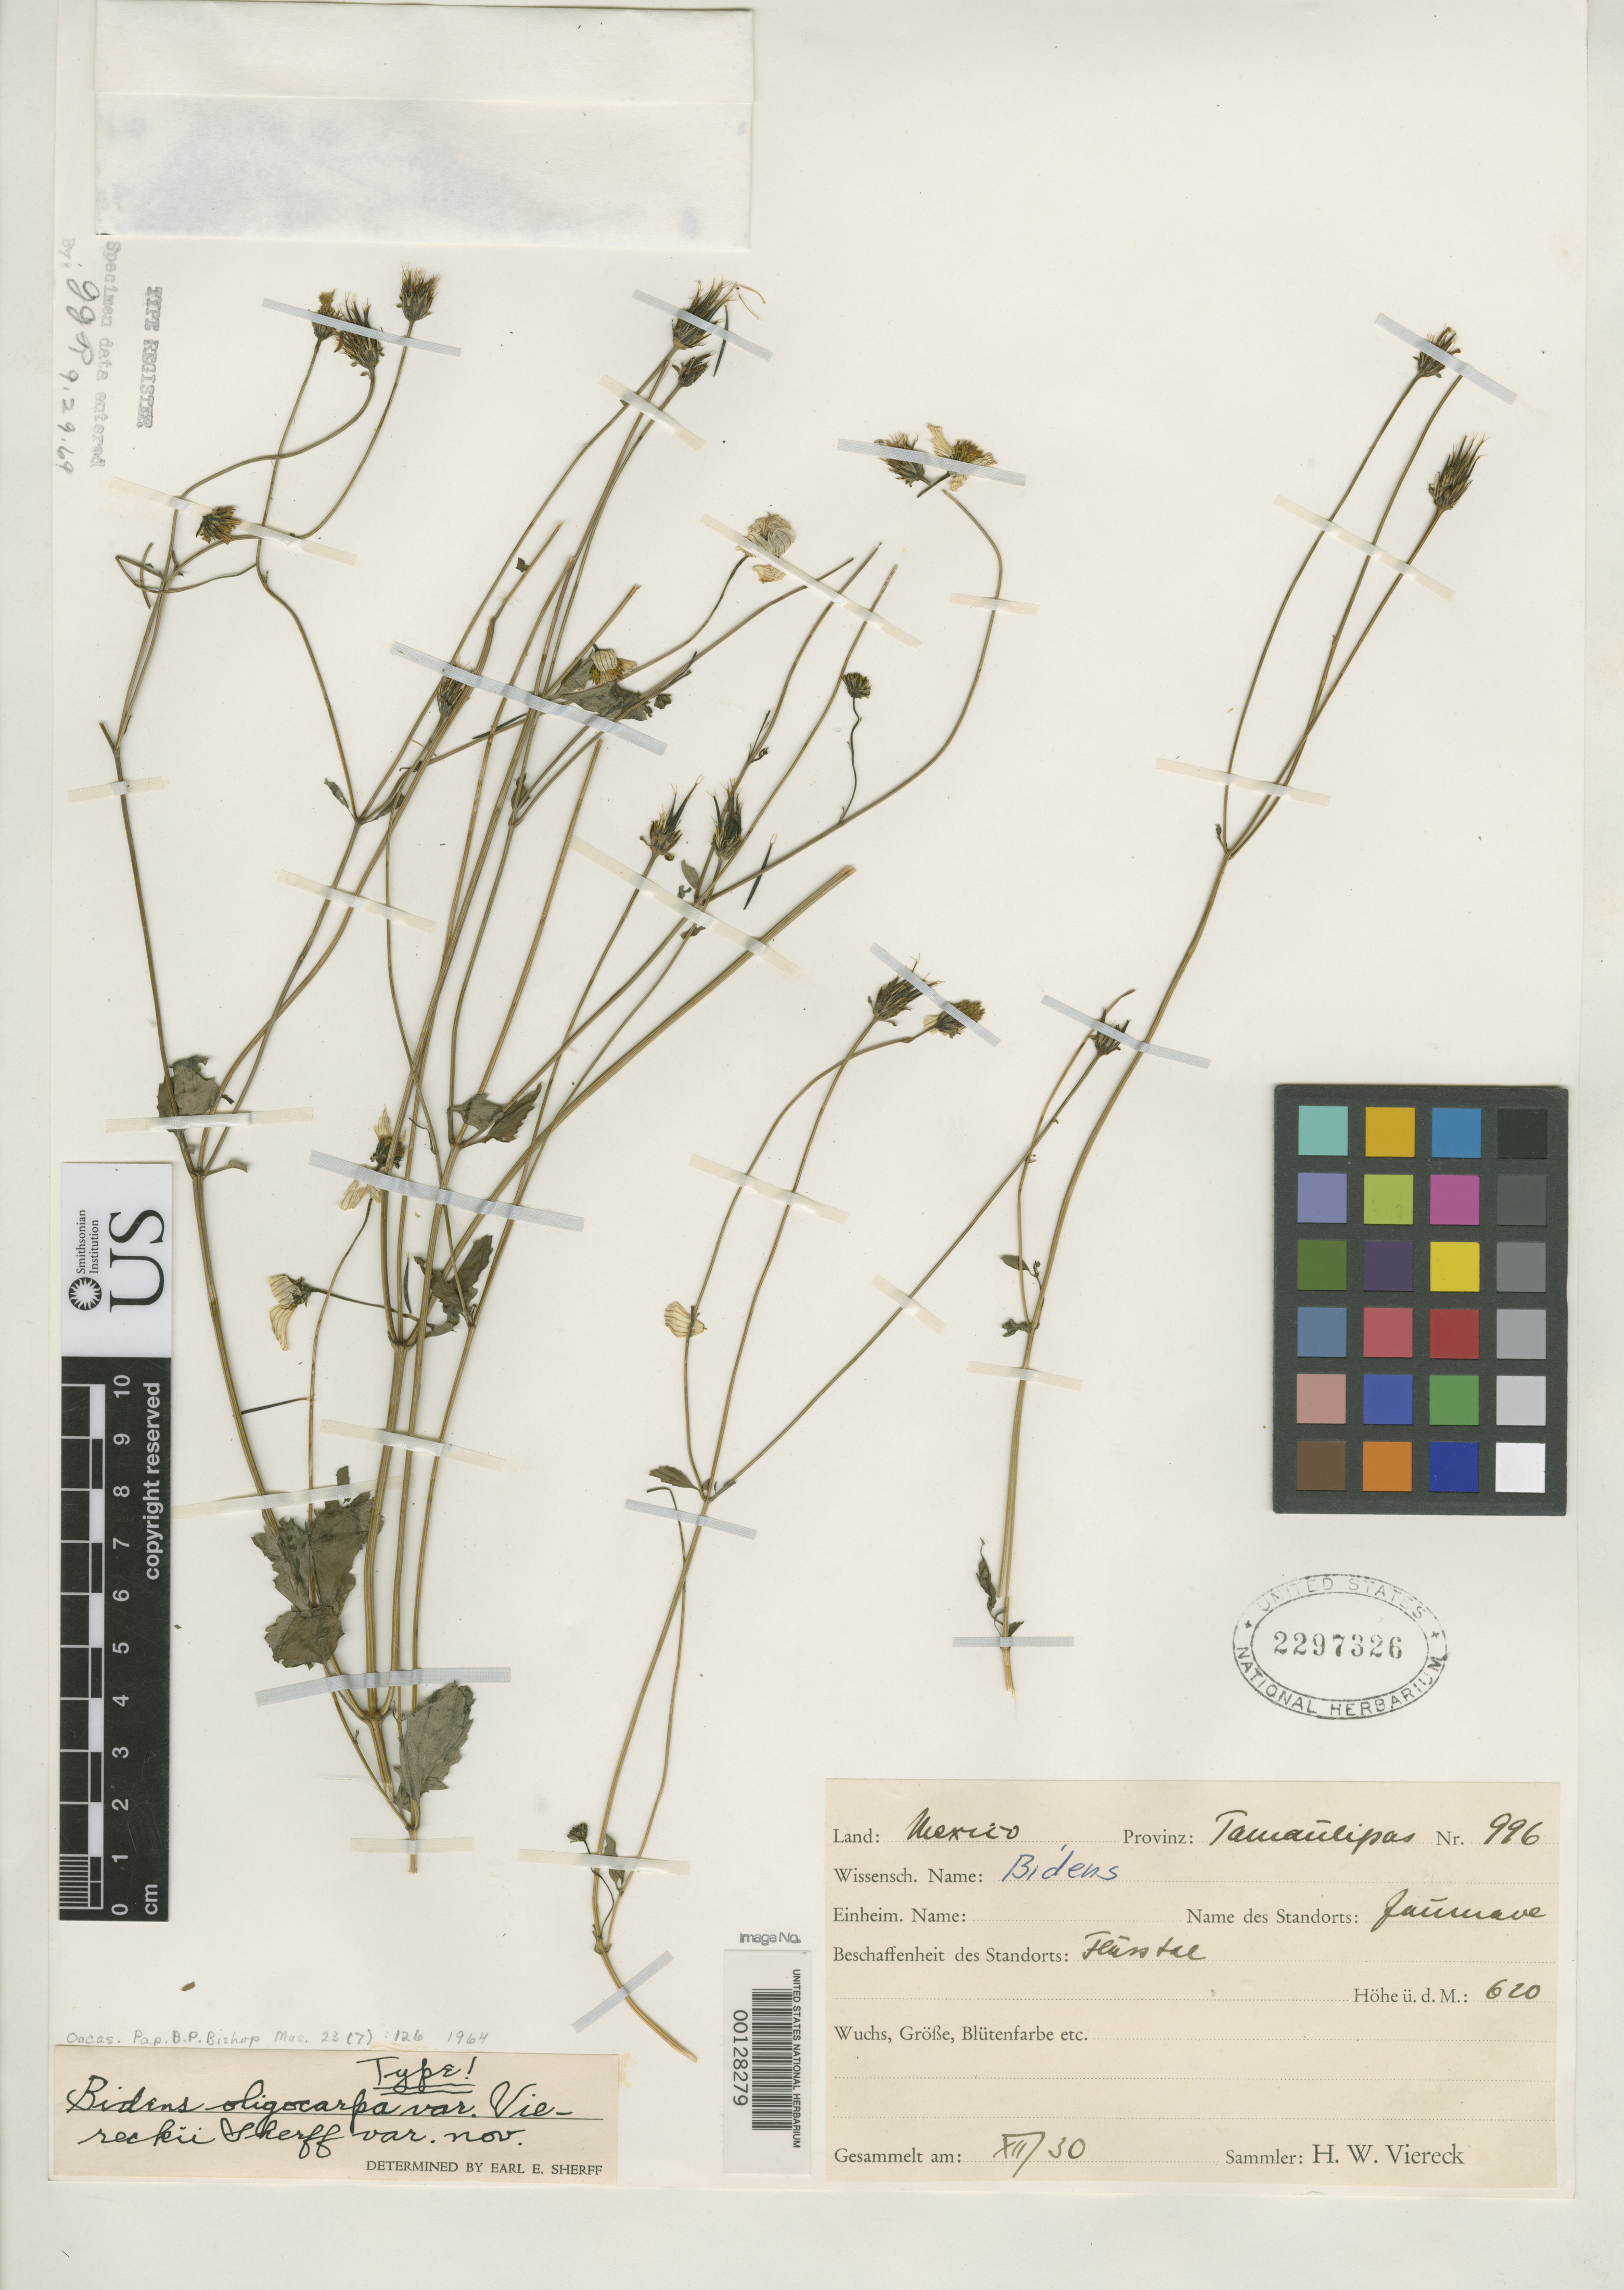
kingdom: Plantae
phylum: Tracheophyta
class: Magnoliopsida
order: Asterales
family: Asteraceae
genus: Bidens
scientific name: Bidens oligocarpa var. viereckii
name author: Sherff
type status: Holotype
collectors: H. W. Viereck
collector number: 996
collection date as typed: Dec 1930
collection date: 1930-12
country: Mexico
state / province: Tamaulipas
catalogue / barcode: US 2297326